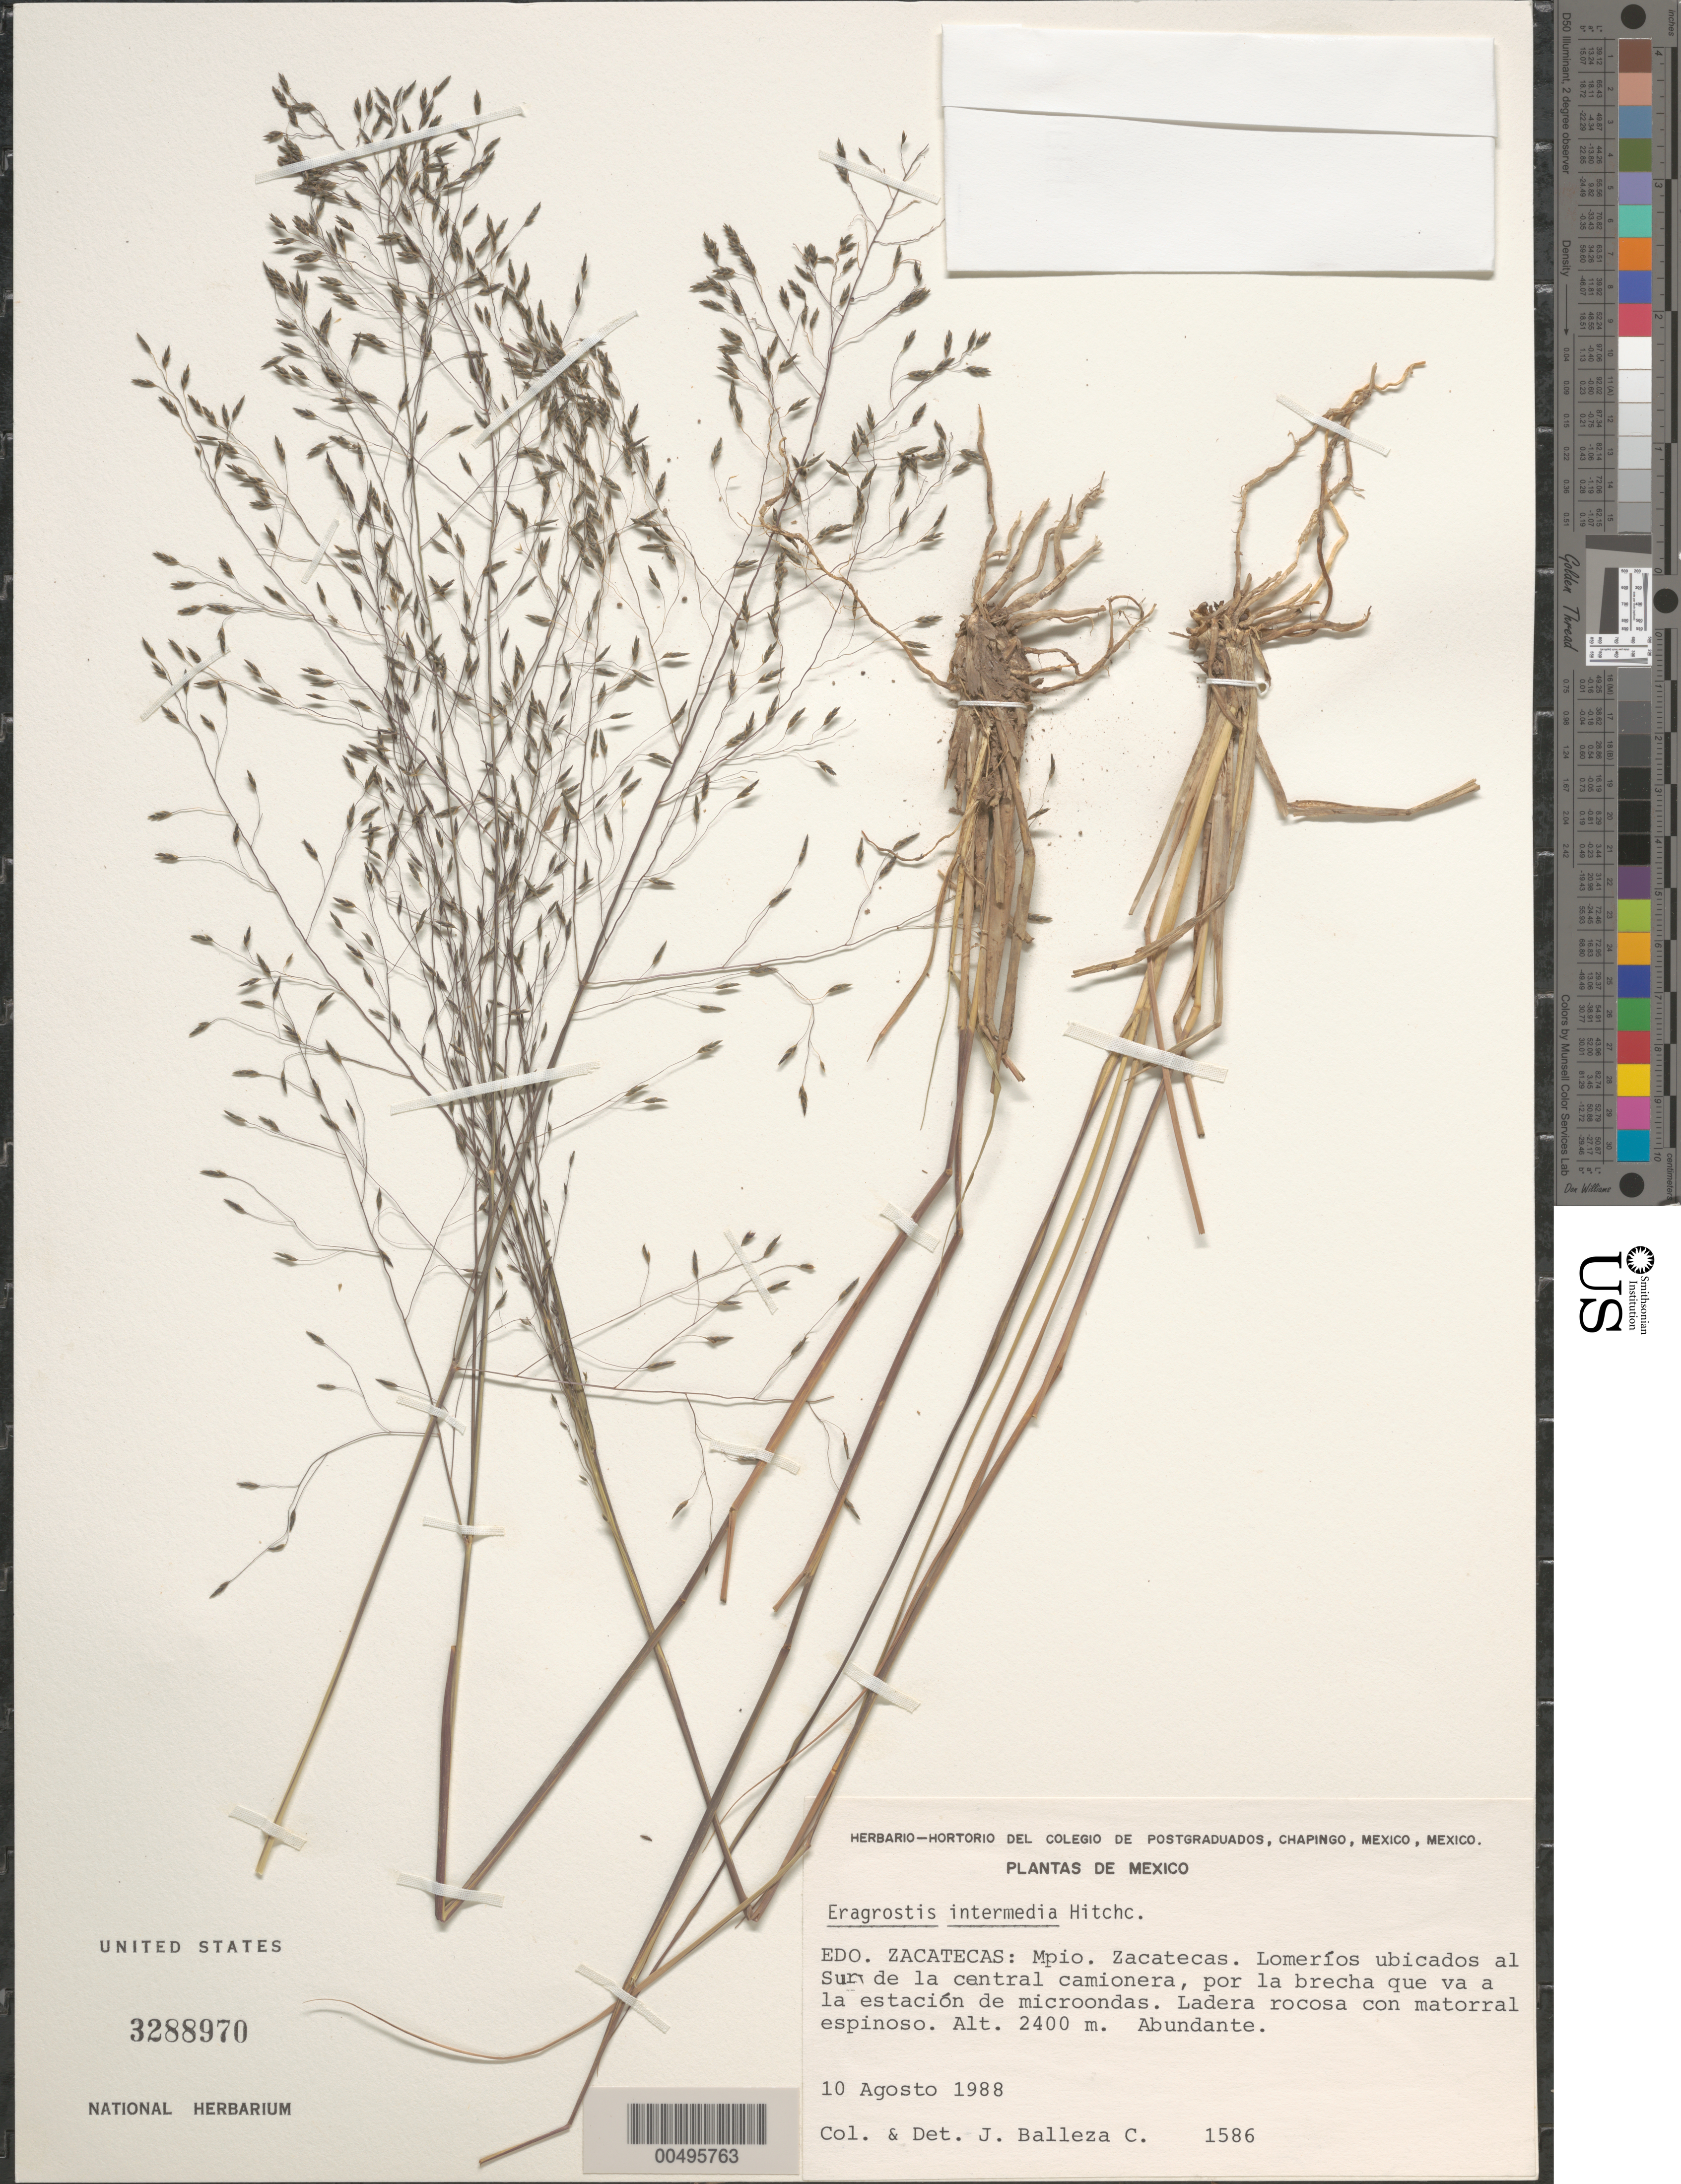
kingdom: Plantae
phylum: Tracheophyta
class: Liliopsida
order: Poales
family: Poaceae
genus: Eragrostis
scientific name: Eragrostis intermedia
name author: Hitchc.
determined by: Balleza C., J. J.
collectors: J. J. Balleza C.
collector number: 1586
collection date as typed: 10 Aug 1988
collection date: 1988-08-10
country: Mexico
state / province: Zacatecas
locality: Mpio. Zacatecas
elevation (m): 2400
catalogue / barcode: US 3288970